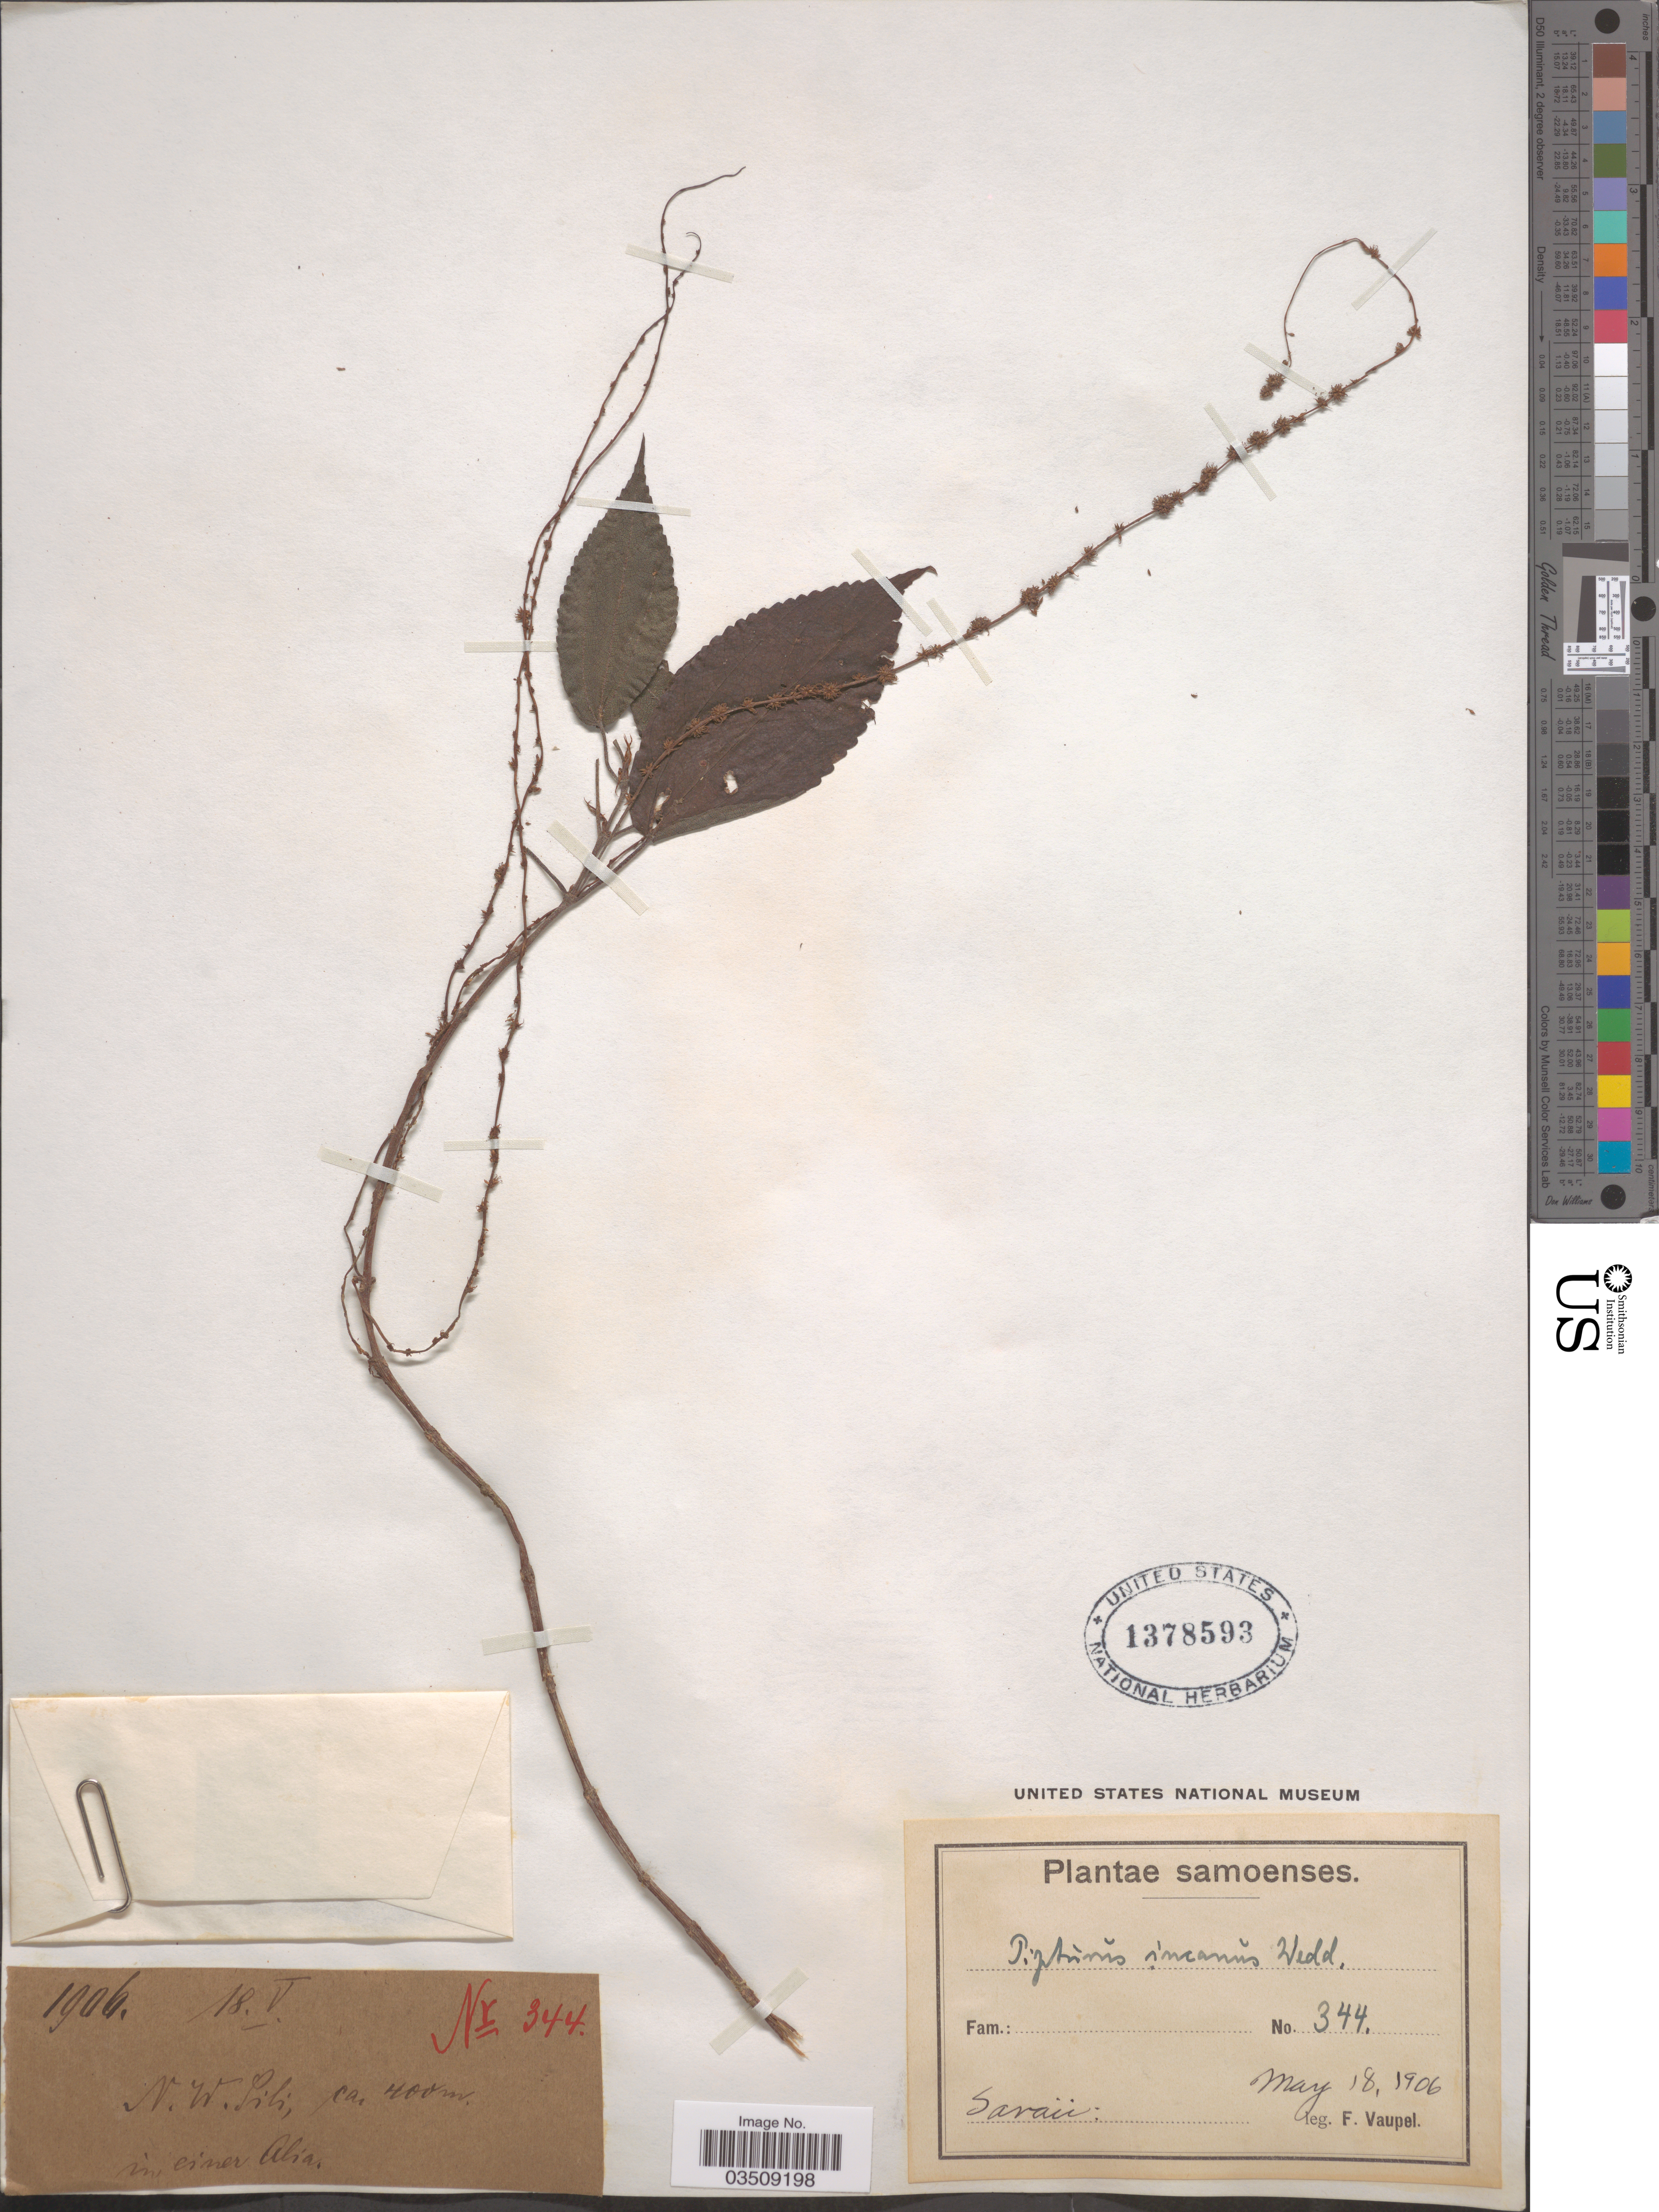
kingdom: Plantae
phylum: Tracheophyta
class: Magnoliopsida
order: Rosales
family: Urticaceae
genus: Pipturus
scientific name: Pipturus incanus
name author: Wedd.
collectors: F. Vaupel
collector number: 344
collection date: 1906-05-18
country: Samoa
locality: Samoenses. Savaii. N.W. Pili. In einer Alia. [interpreted]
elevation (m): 400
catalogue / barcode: US 1378593